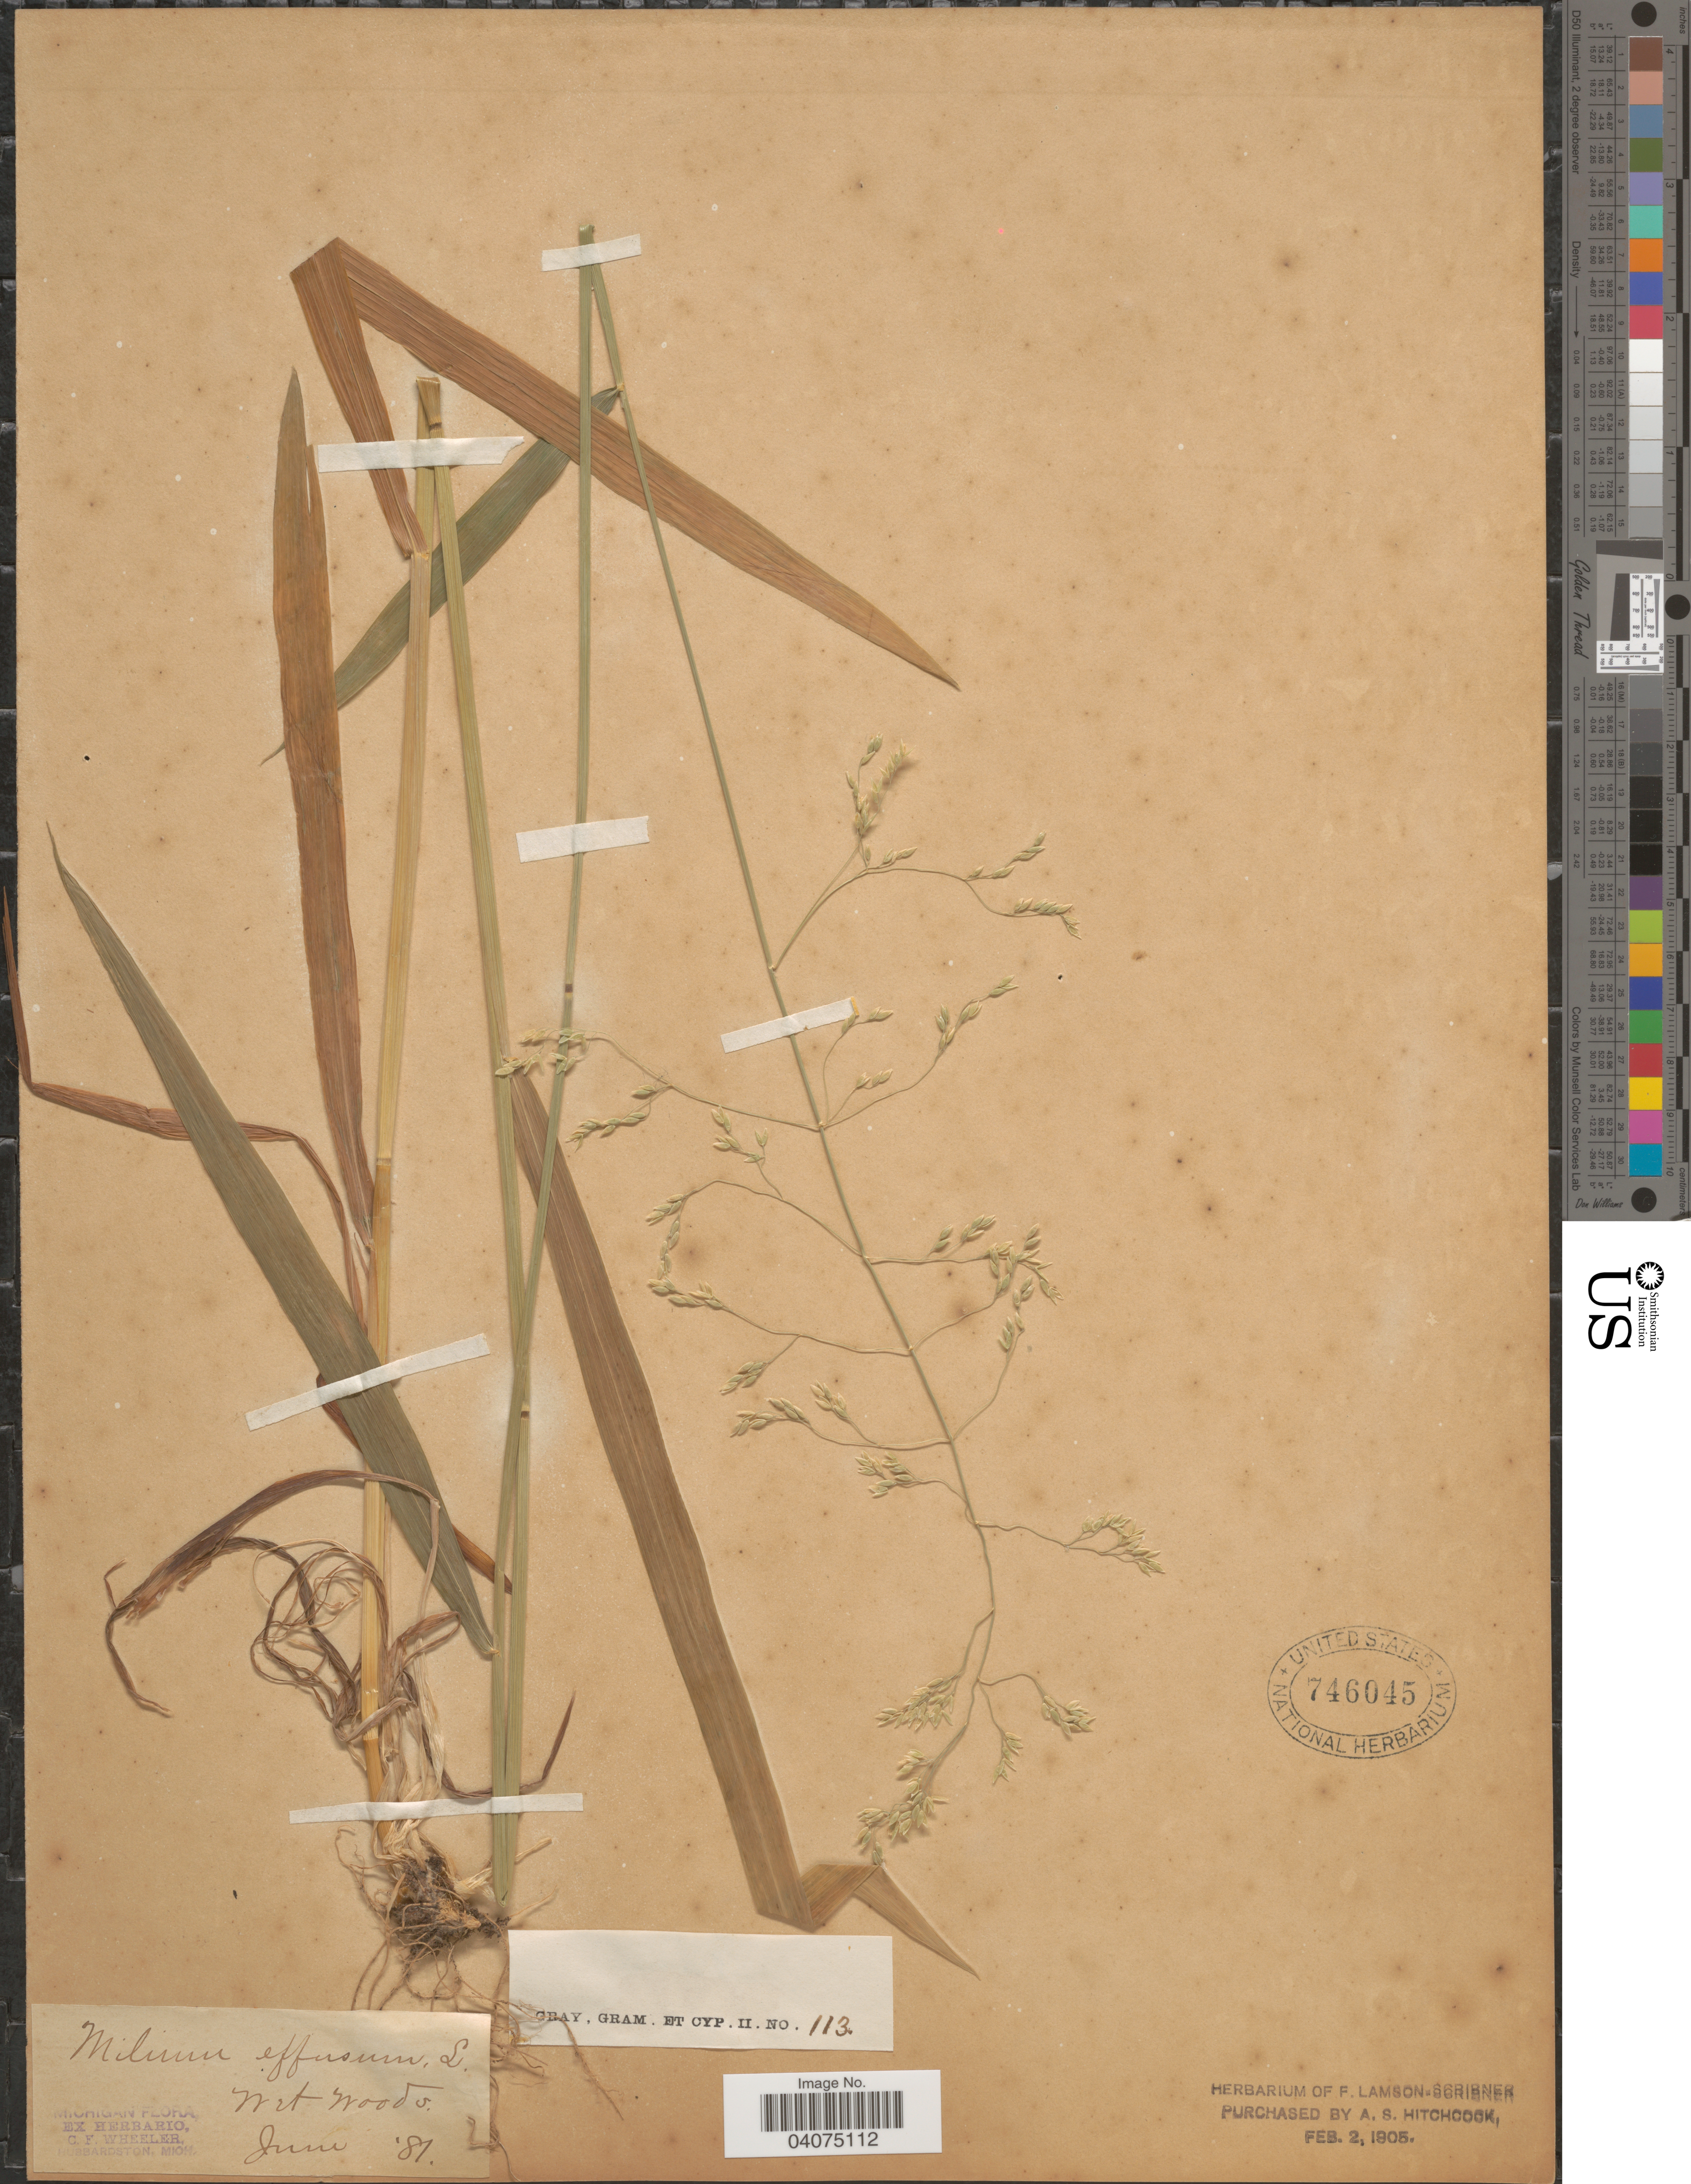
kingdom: Plantae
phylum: Tracheophyta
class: Liliopsida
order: Poales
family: Poaceae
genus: Milium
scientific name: Milium effusum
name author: L.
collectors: Ex Herb. C. F. Wheeler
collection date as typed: Transcribed d/m/y: /6/81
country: United States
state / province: Michigan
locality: Wet woods.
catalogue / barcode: US 746045